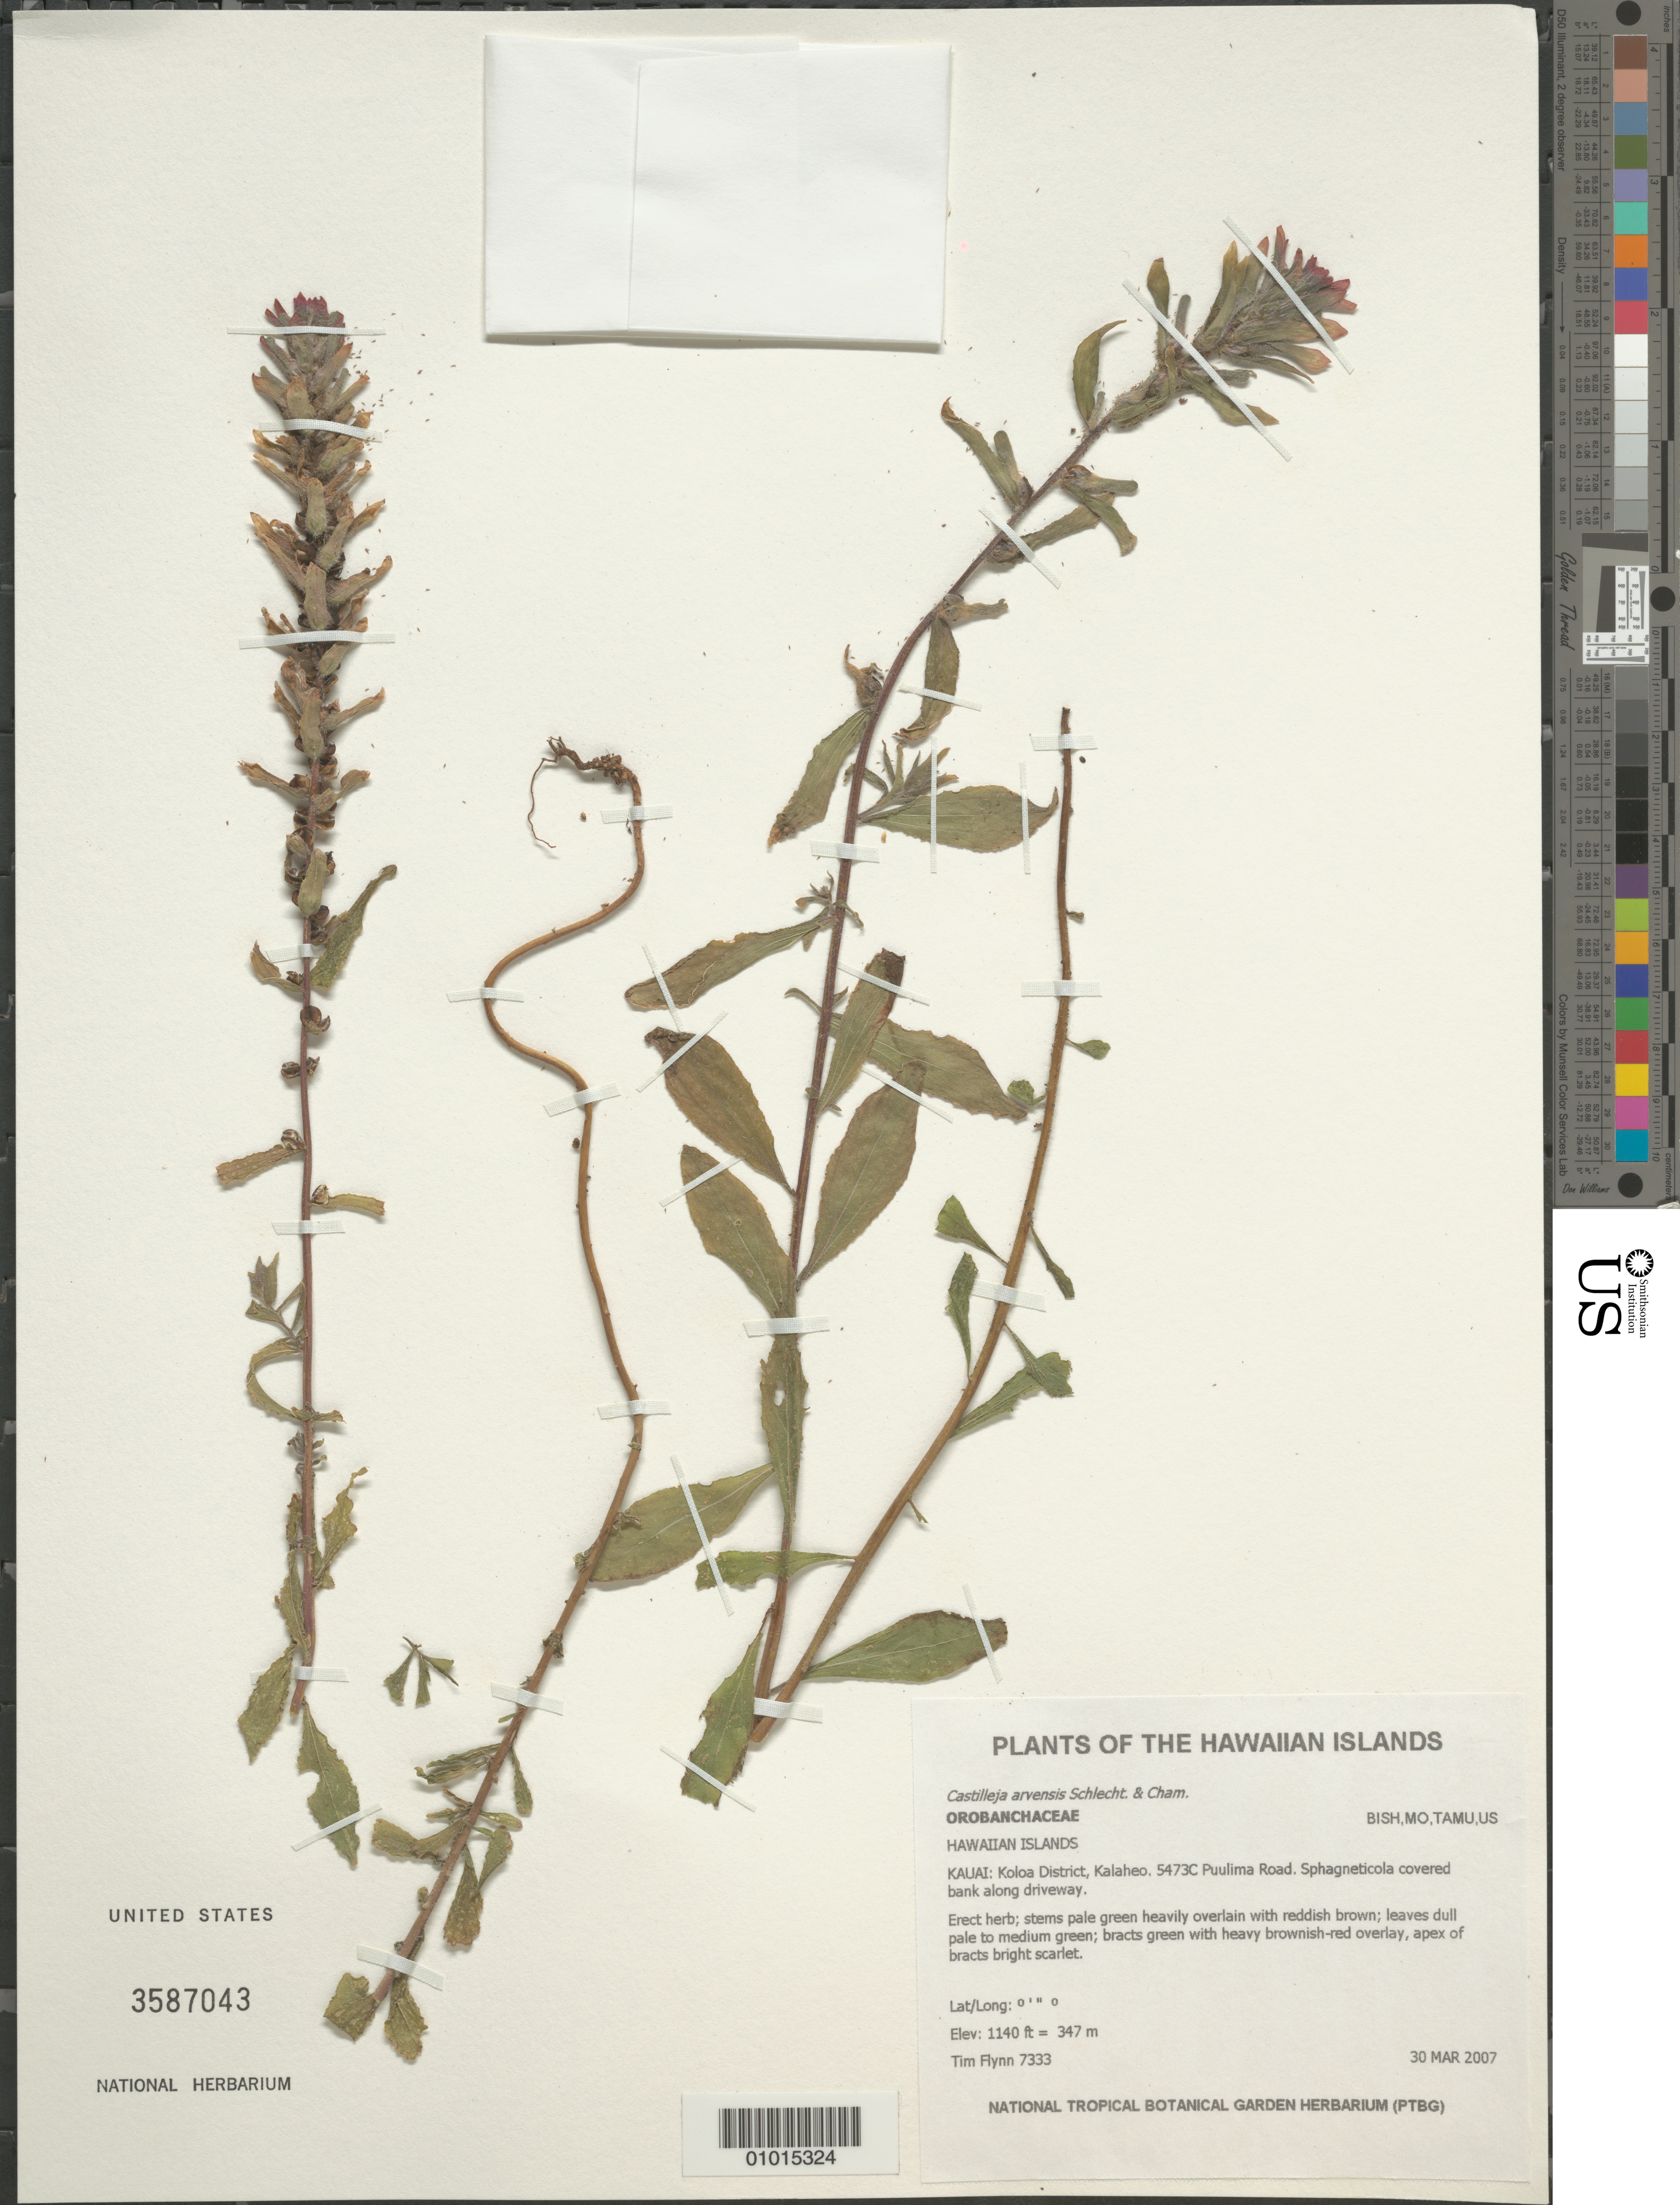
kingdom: Plantae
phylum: Tracheophyta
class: Magnoliopsida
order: Lamiales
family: Orobanchaceae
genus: Castilleja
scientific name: Castilleja arvensis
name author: Schltdl. & Cham.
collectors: T. W. Flynn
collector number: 7333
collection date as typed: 30 Mar 2007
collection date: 2007-03-30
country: United States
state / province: Hawaii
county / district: Kauai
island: Kaua'i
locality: Kalaheo. 5473C Puulima Road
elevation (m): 347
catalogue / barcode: US 3587043